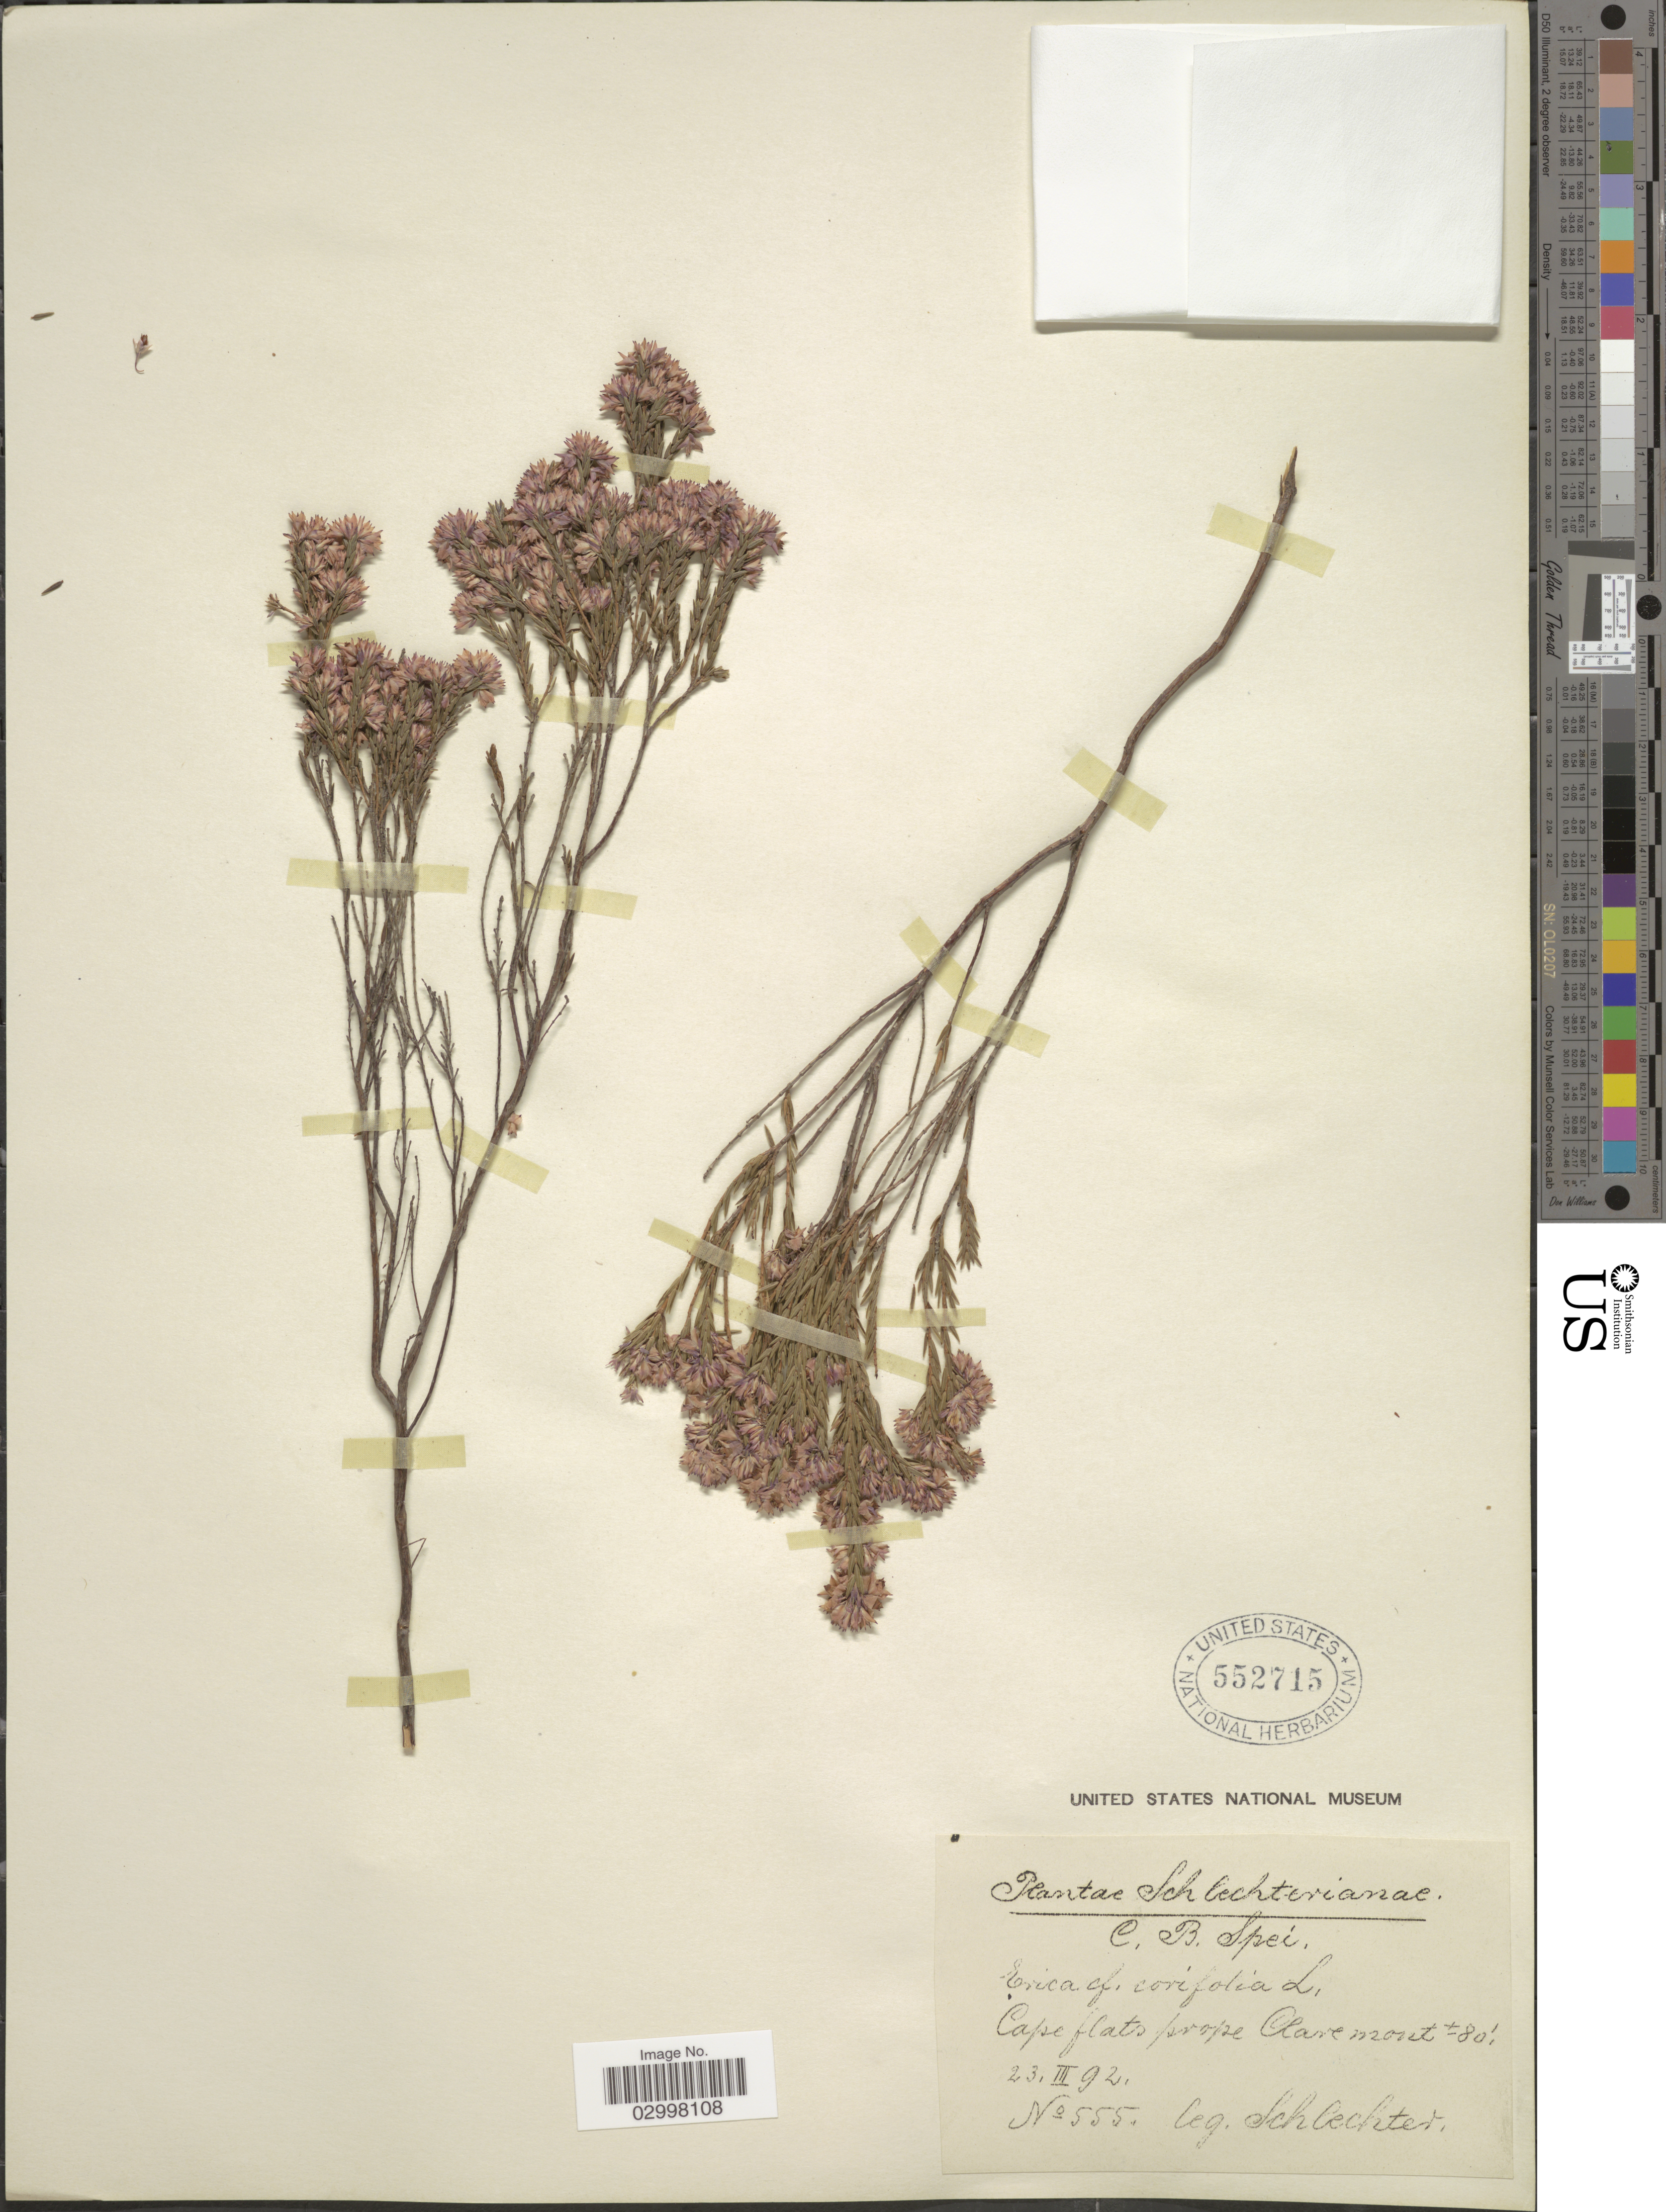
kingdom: Plantae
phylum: Tracheophyta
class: Magnoliopsida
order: Ericales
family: Ericaceae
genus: Erica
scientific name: Erica corifolia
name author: L.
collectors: Schlechter, --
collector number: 555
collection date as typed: Transcribed d/m/y: 23/3/92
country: South Africa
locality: C. B. Spei. Cape flats prope Claremont.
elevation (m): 24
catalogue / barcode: US 552715